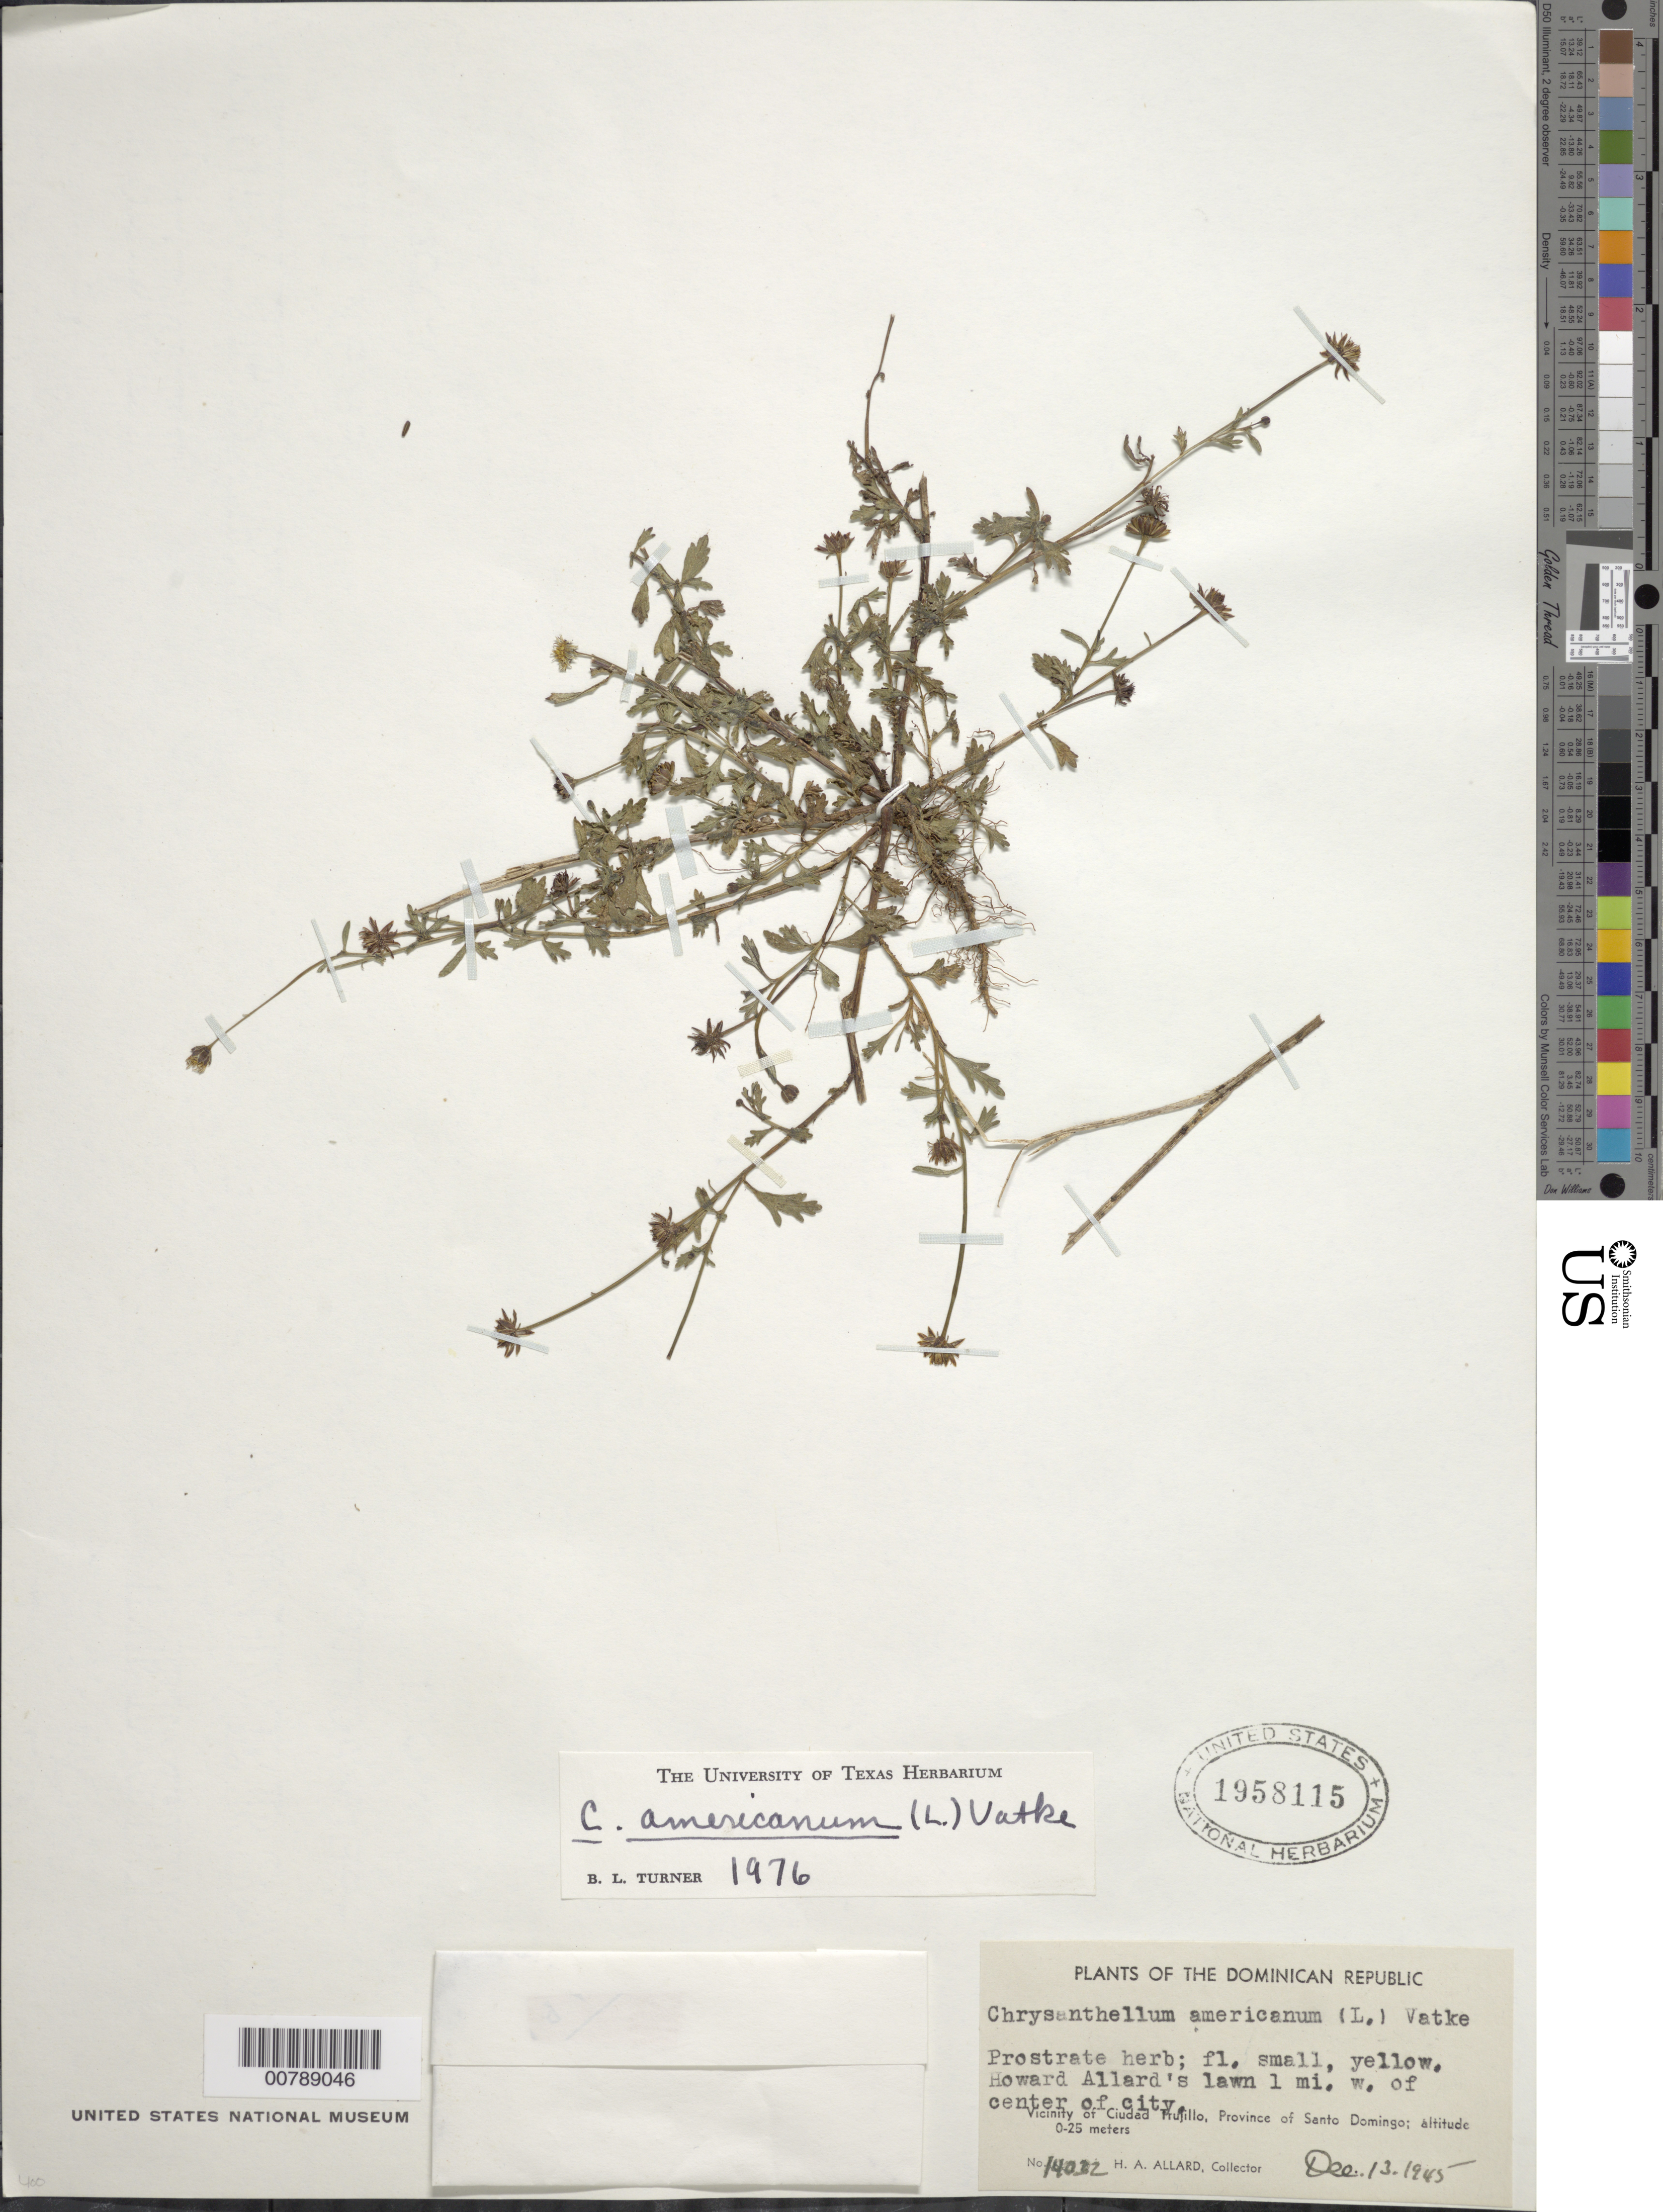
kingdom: Plantae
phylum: Tracheophyta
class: Magnoliopsida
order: Asterales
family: Asteraceae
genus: Chrysanthellum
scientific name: Chrysanthellum americanum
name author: (L.) Vatke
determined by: Turner, B. L.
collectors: H. A. Allard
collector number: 14032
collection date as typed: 13 Dec 1945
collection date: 1945-12-13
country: Dominican Republic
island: Hispaniola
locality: Vicinity of Ciudad Trujillo, Province of Santo Domingo. Howard Allard's lawn 1 mi W of center of city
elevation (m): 0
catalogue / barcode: US 1958115